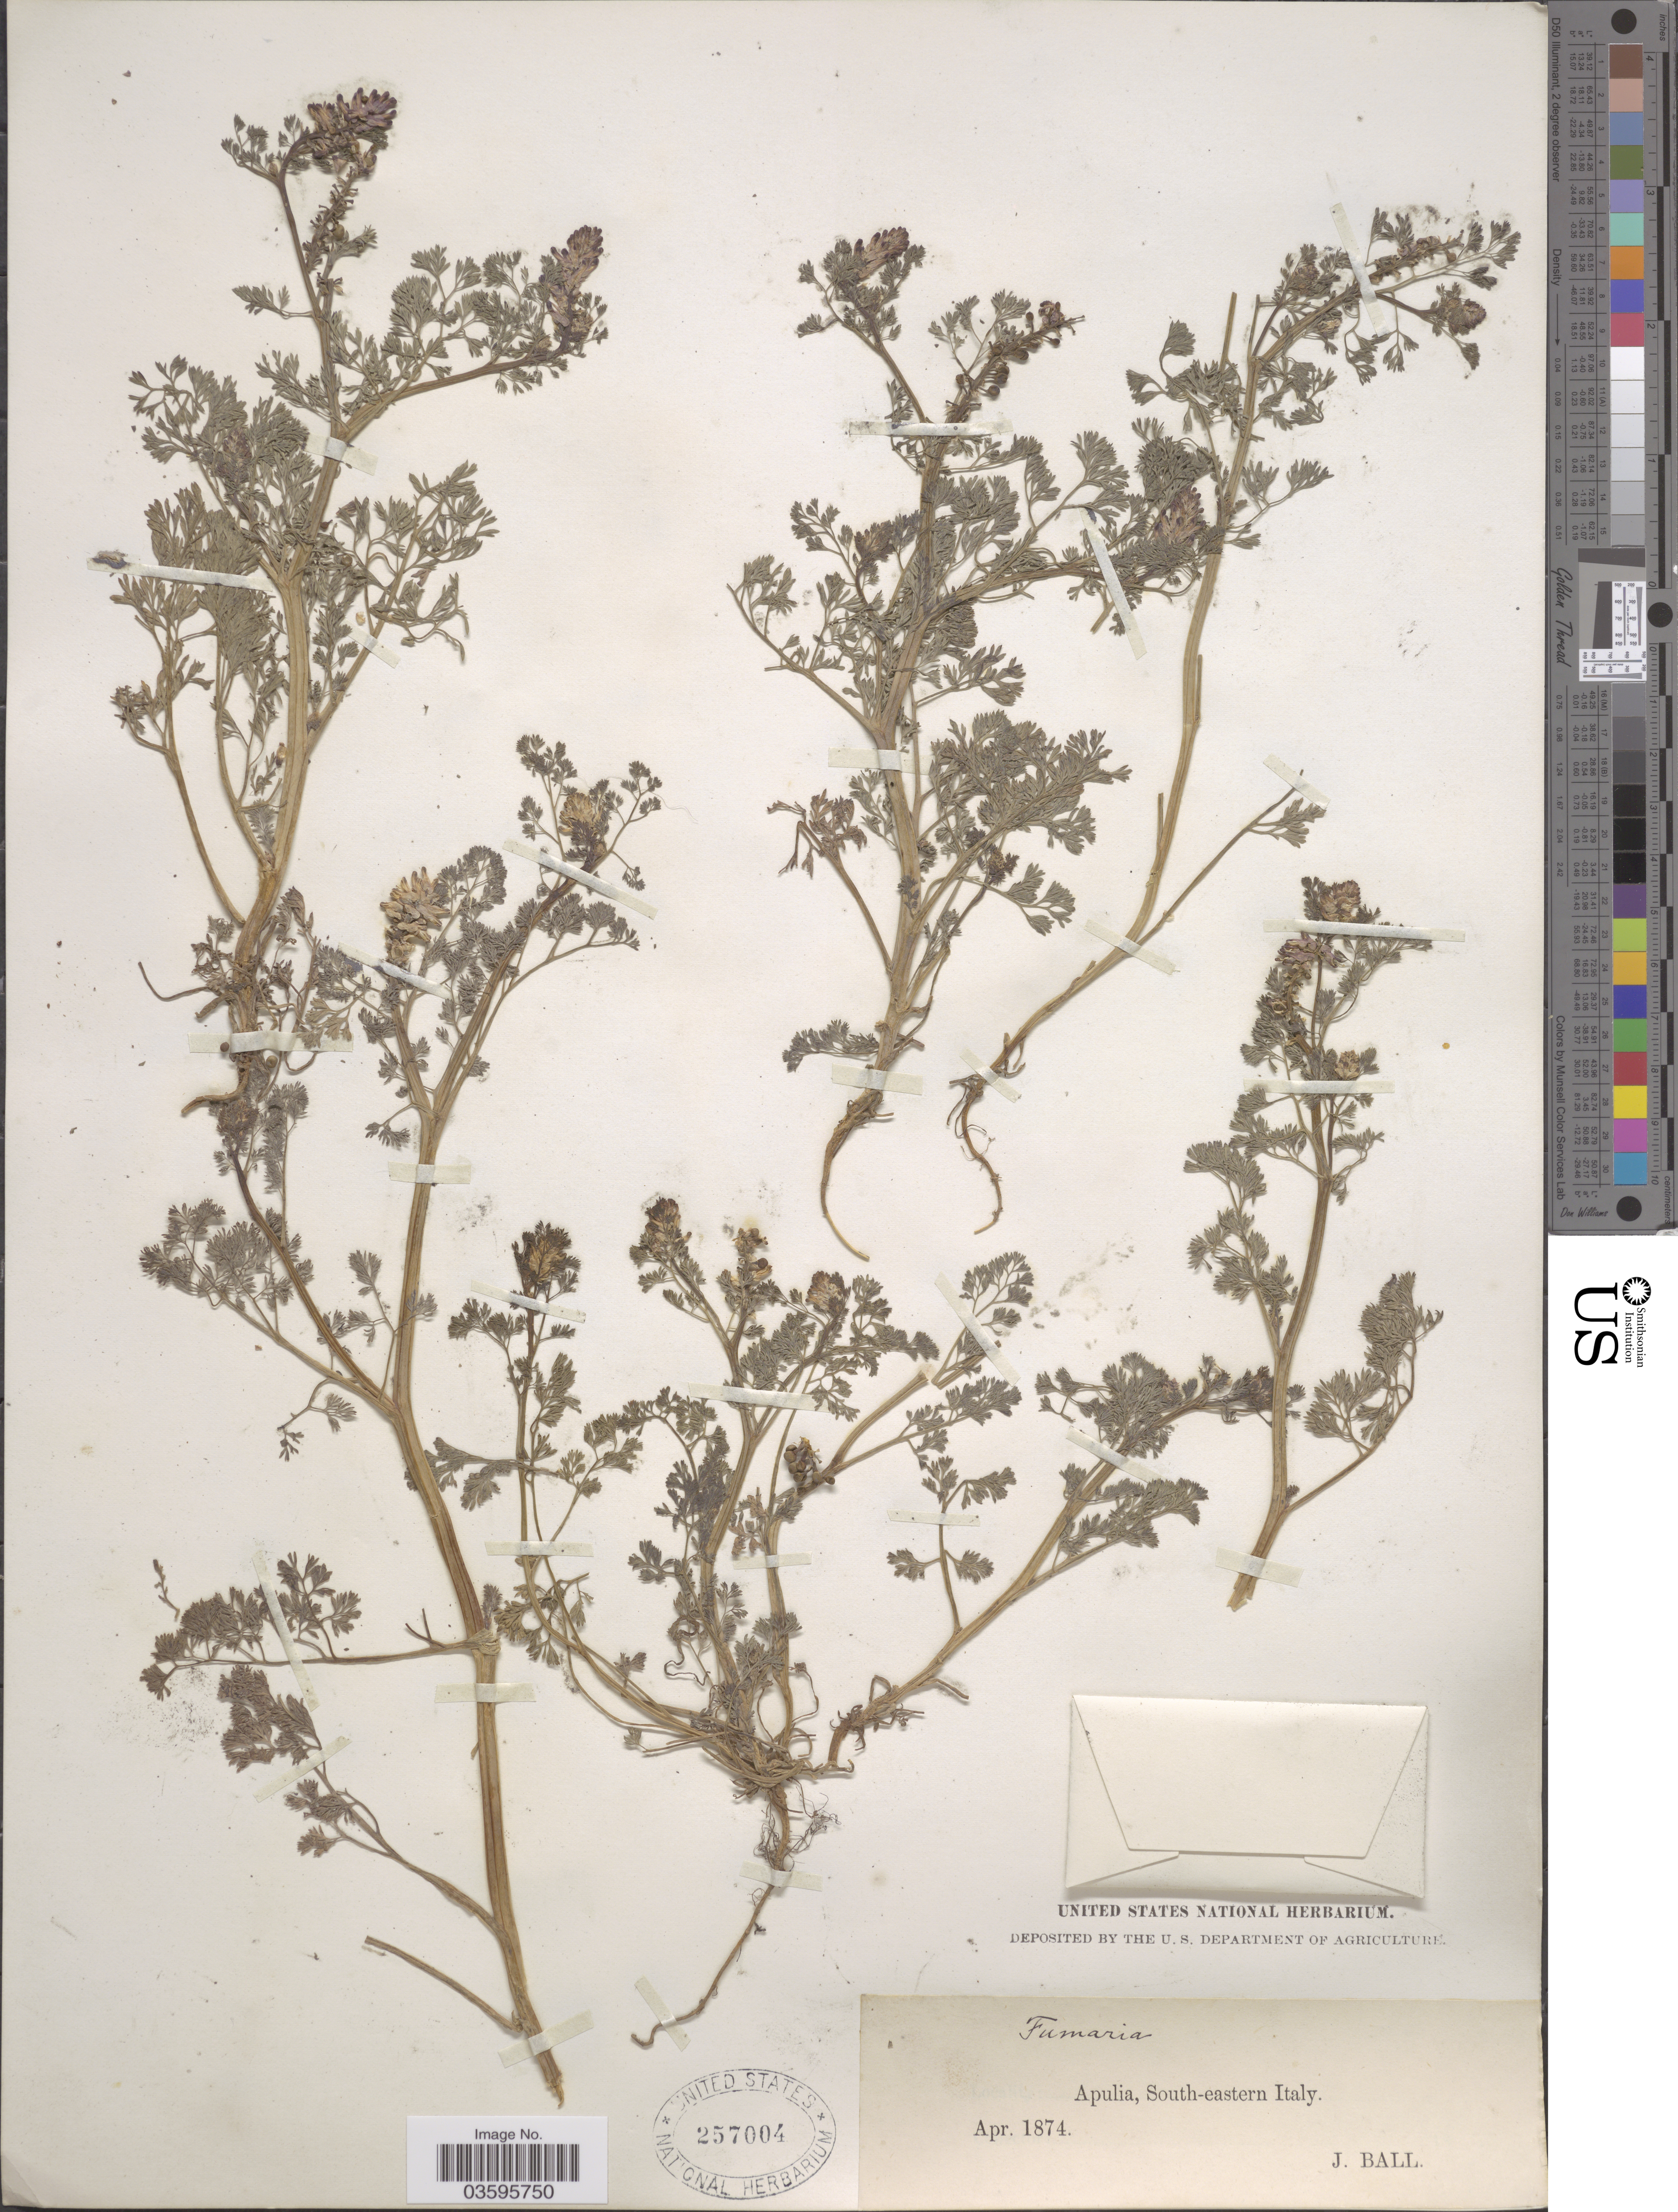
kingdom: Plantae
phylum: Tracheophyta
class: Magnoliopsida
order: Ranunculales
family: Papaveraceae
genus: Fumaria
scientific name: Fumaria sp.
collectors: J. Ball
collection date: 1874-04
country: Italy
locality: Apulia, South-eastern Italy.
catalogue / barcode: US 257004